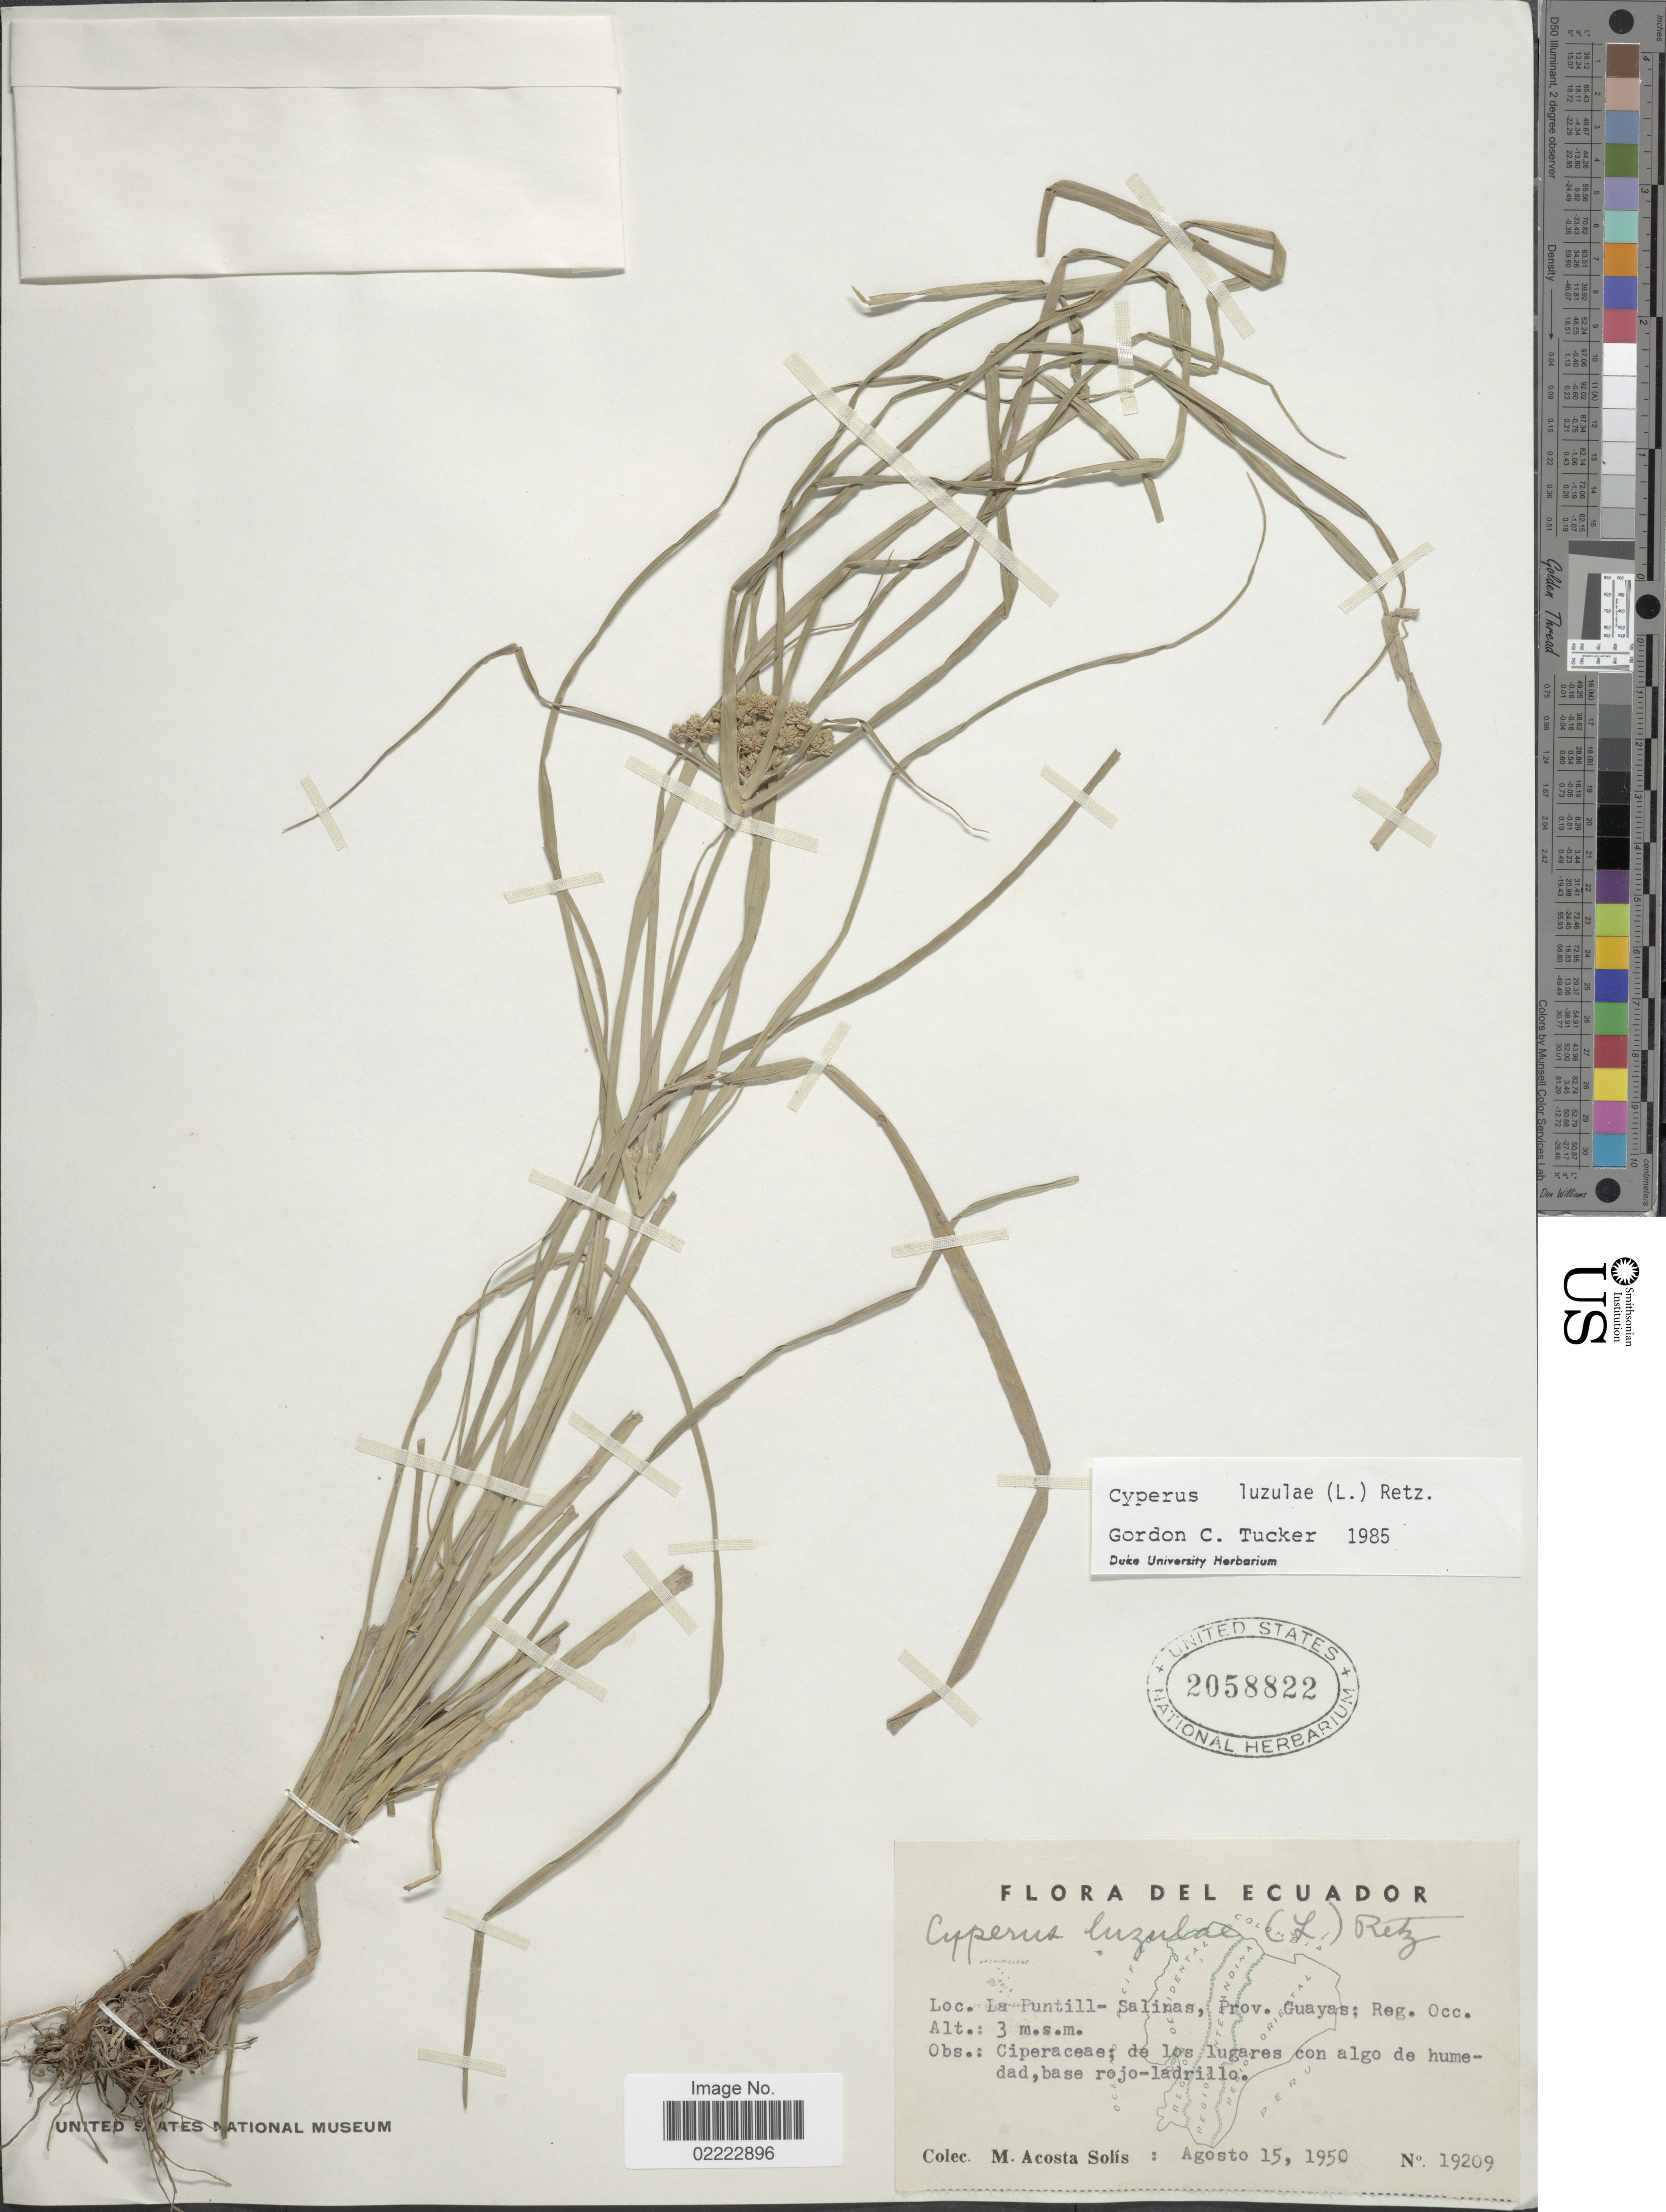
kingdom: Plantae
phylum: Tracheophyta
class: Liliopsida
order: Poales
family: Cyperaceae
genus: Cyperus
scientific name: Cyperus luzulae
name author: (L.) Rottb. ex Retz.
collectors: M. Acosta Solis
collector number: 19209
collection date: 1950-08-15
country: Ecuador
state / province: Guayas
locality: La Puntill - Salinas, Prov. Guayas; Reg. Occ.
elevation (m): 3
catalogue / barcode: US 2058822